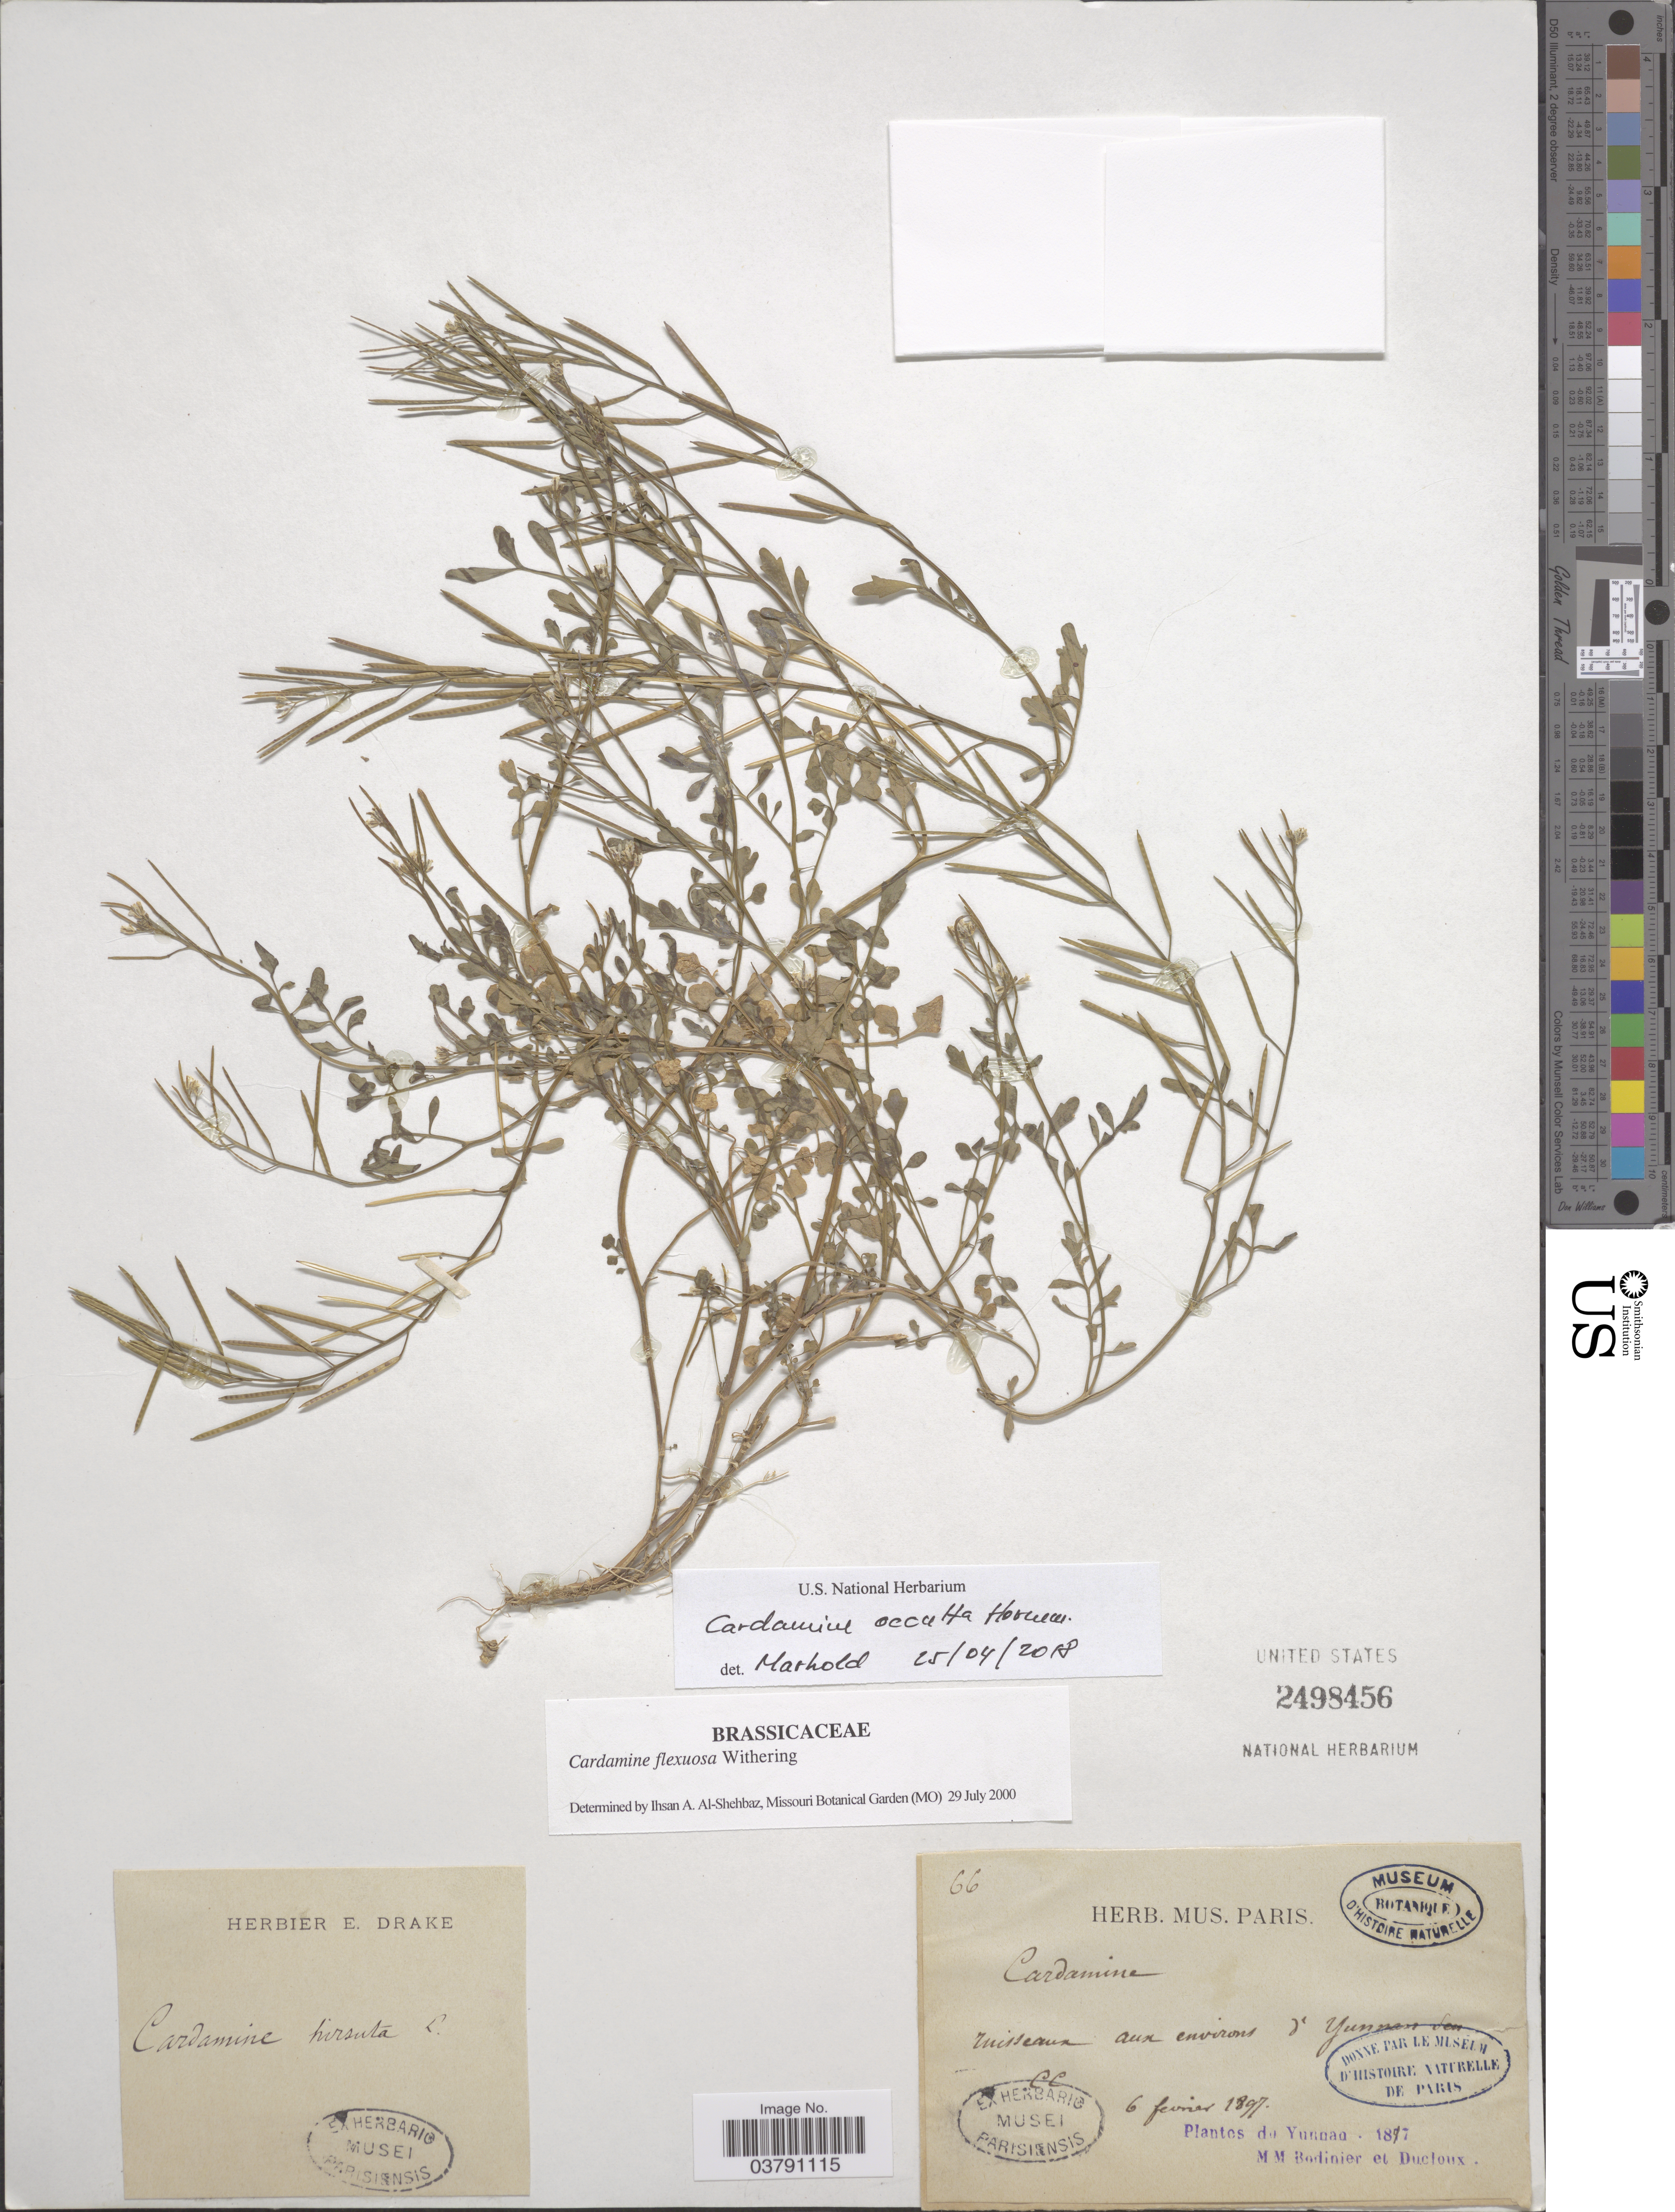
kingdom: Plantae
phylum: Tracheophyta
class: Magnoliopsida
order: Brassicales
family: Brassicaceae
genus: Cardamine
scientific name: Cardamine occulta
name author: Hornem.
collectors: M. Bodinier & -. Ducloux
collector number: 66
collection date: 1897-02-06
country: China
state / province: Yunnan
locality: Ruisseaux aux environs d'Yunnan den [interpreted] CC.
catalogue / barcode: US 2498456